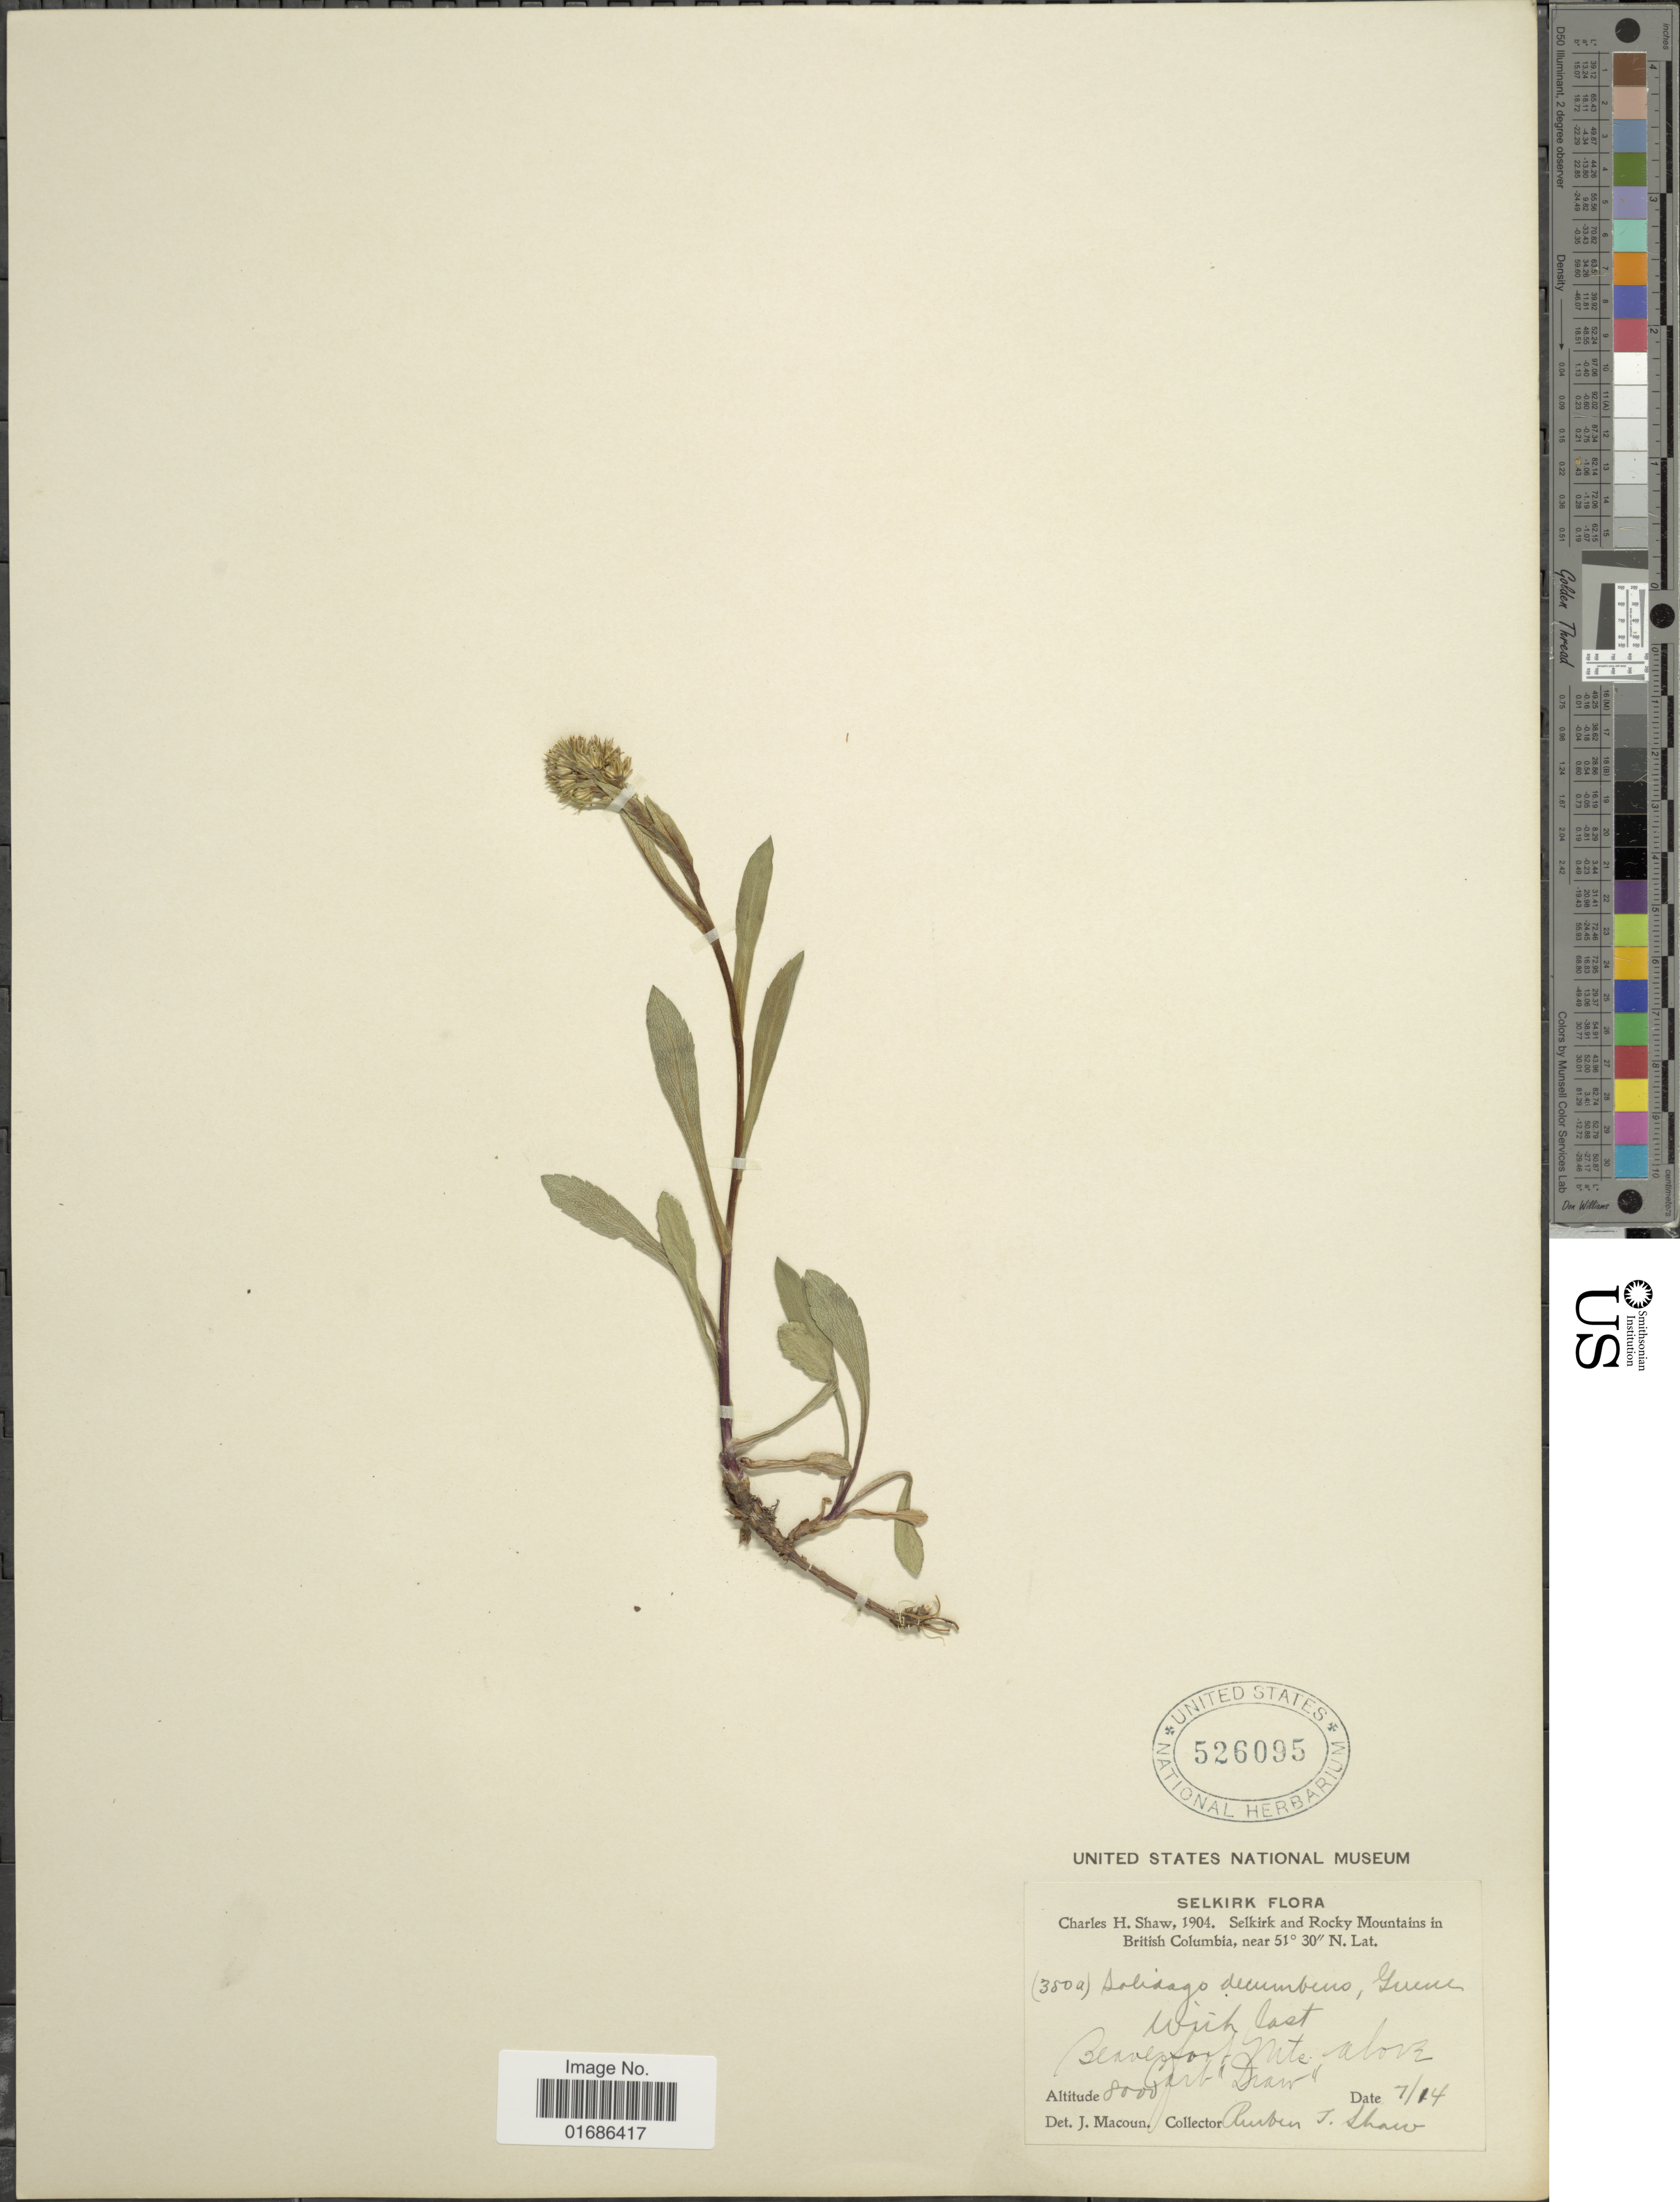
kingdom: Plantae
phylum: Tracheophyta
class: Magnoliopsida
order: Asterales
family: Asteraceae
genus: Solidago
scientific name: Solidago decumbens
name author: Greene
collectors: C. H. Shaw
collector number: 380a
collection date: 1904-07-14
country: Canada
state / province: British Columbia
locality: Selkirk and Rocky Mountains, Beaverfoot Mts. above Carb Draw.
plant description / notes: Precise locality edit: Corrected "Selkirk and Rocky Mountains in British Columbia, Beavesfort Mts above Carb Draw" to "Selkirk and Rocky Mountains, Beaverfoot Mts. above Carb Draw."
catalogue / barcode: US 526095